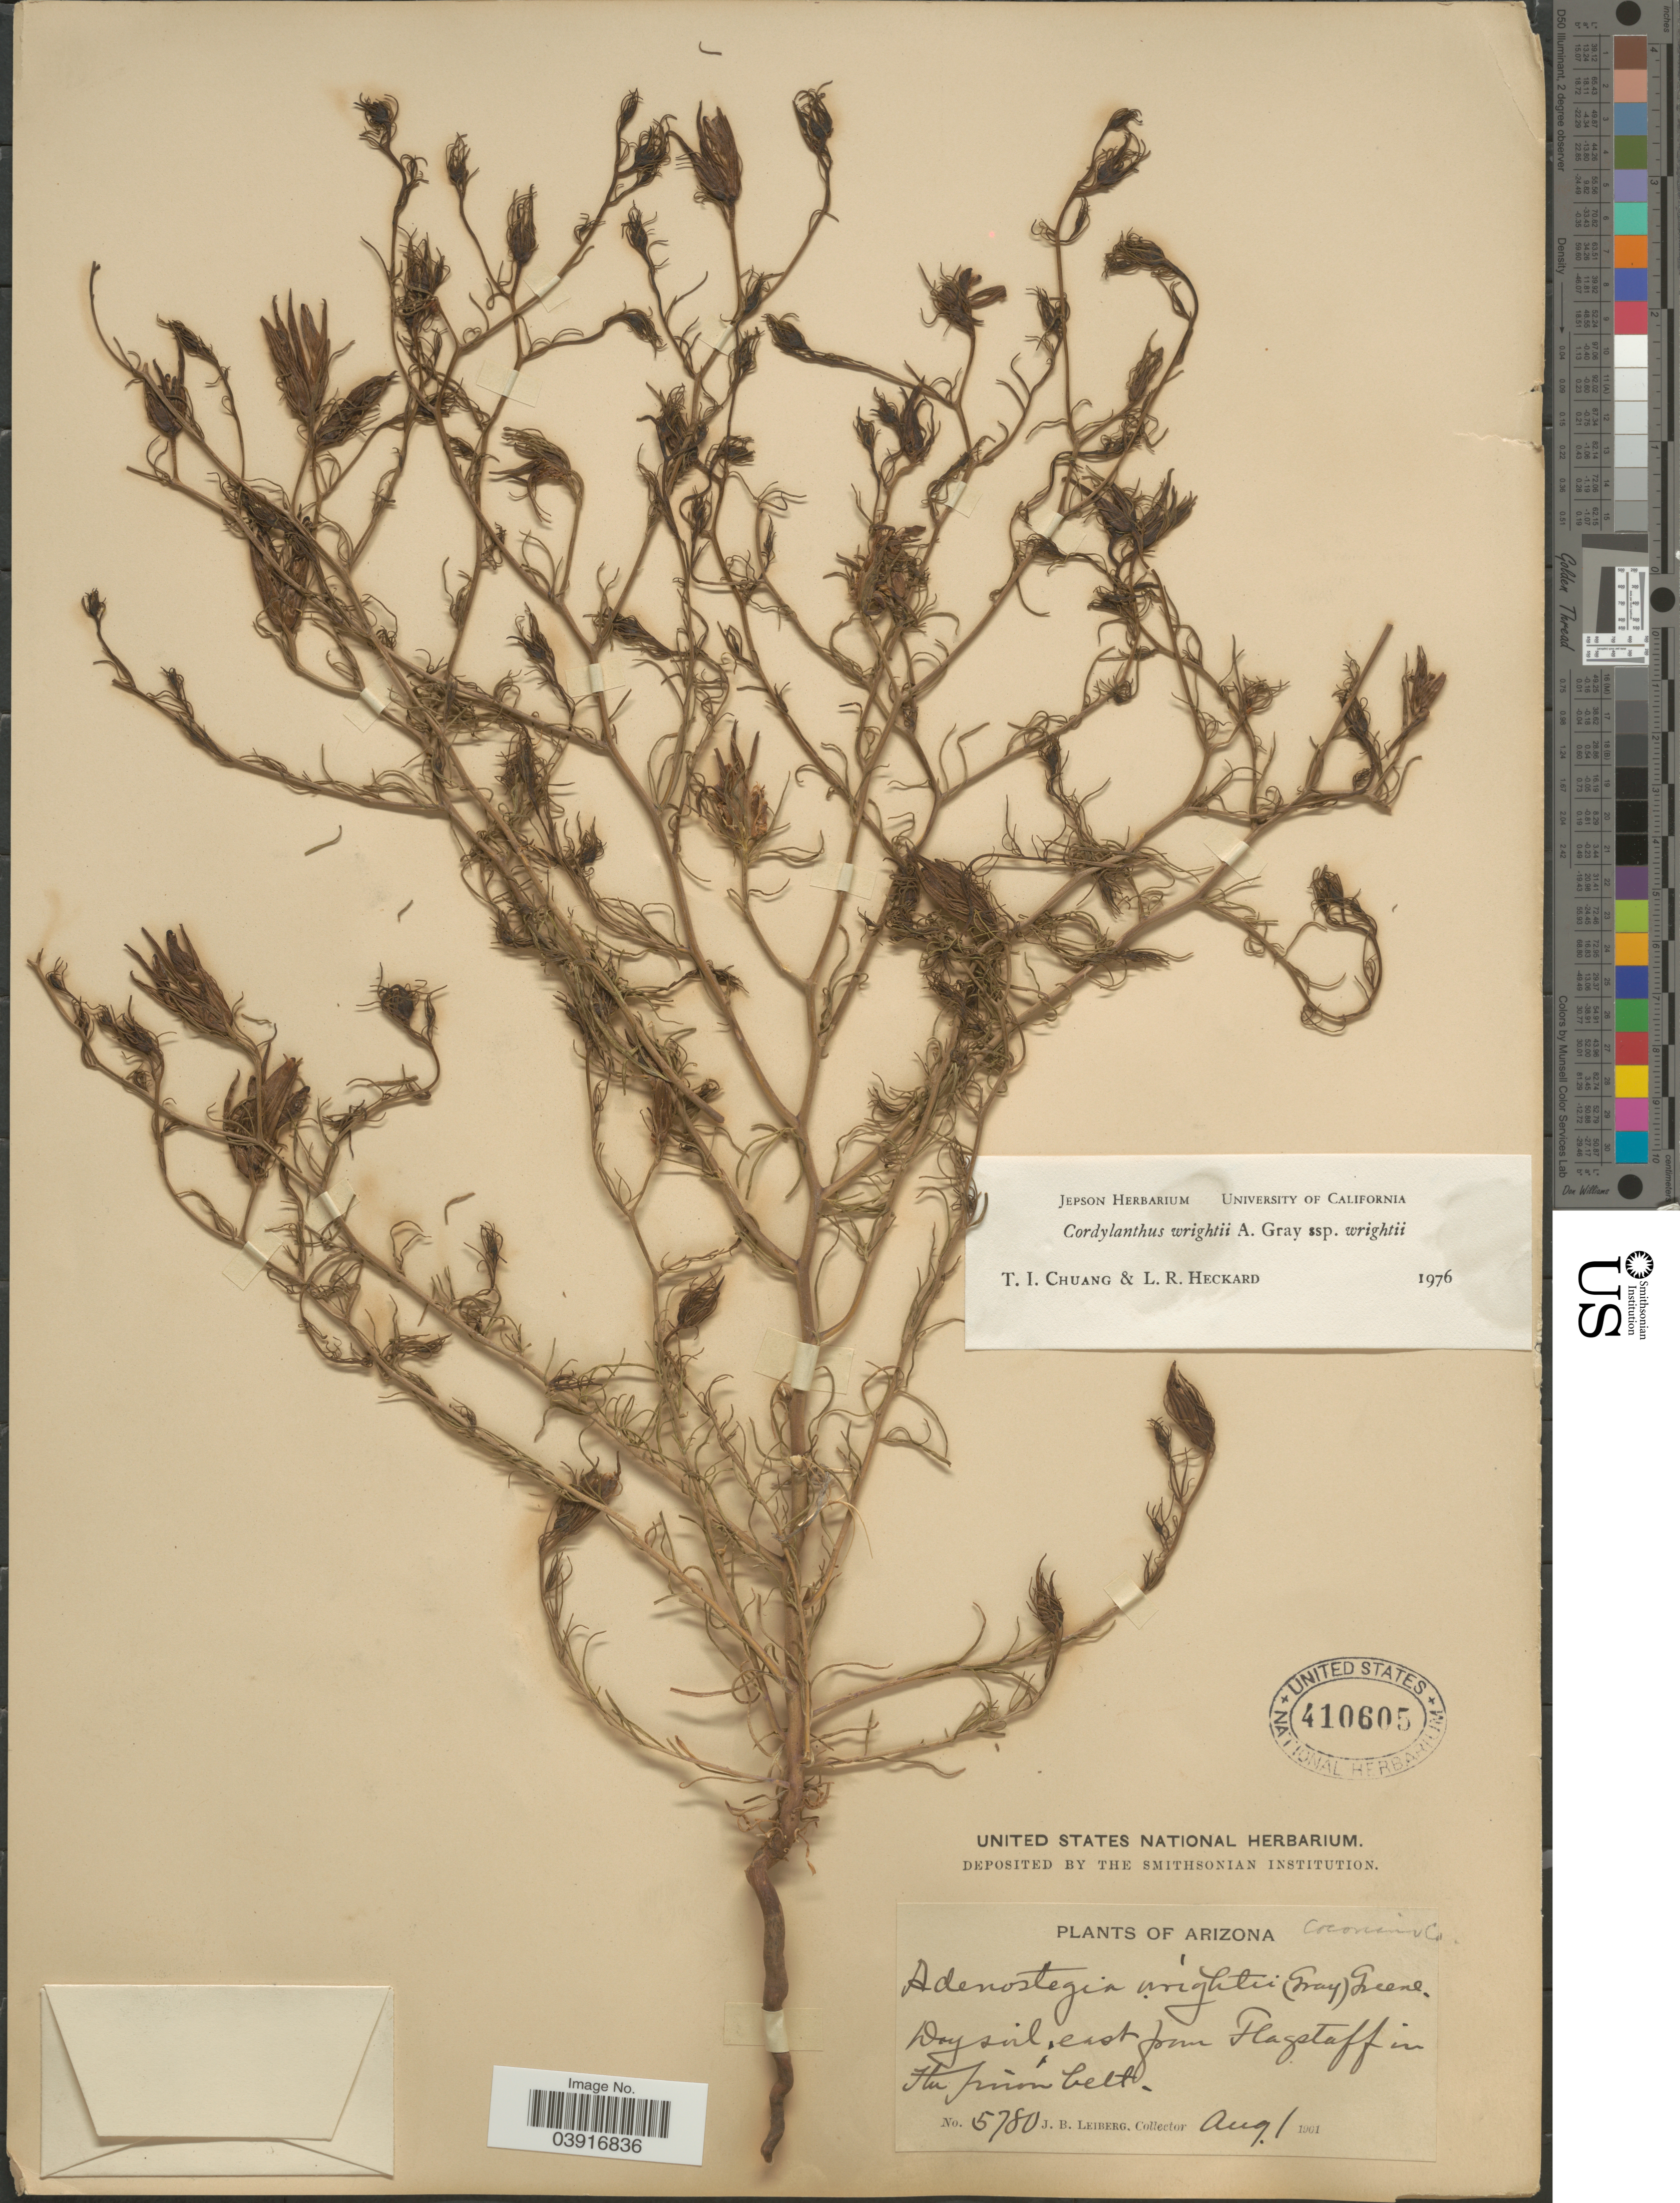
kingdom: Plantae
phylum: Tracheophyta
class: Magnoliopsida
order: Lamiales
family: Orobanchaceae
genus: Cordylanthus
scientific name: Cordylanthus wrightii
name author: A. Gray in Emory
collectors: J. B. Leiberg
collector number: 5780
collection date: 1901-08-01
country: United States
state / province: Arizona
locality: East from Flagstaff in the Pinon belt.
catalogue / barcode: US 410605